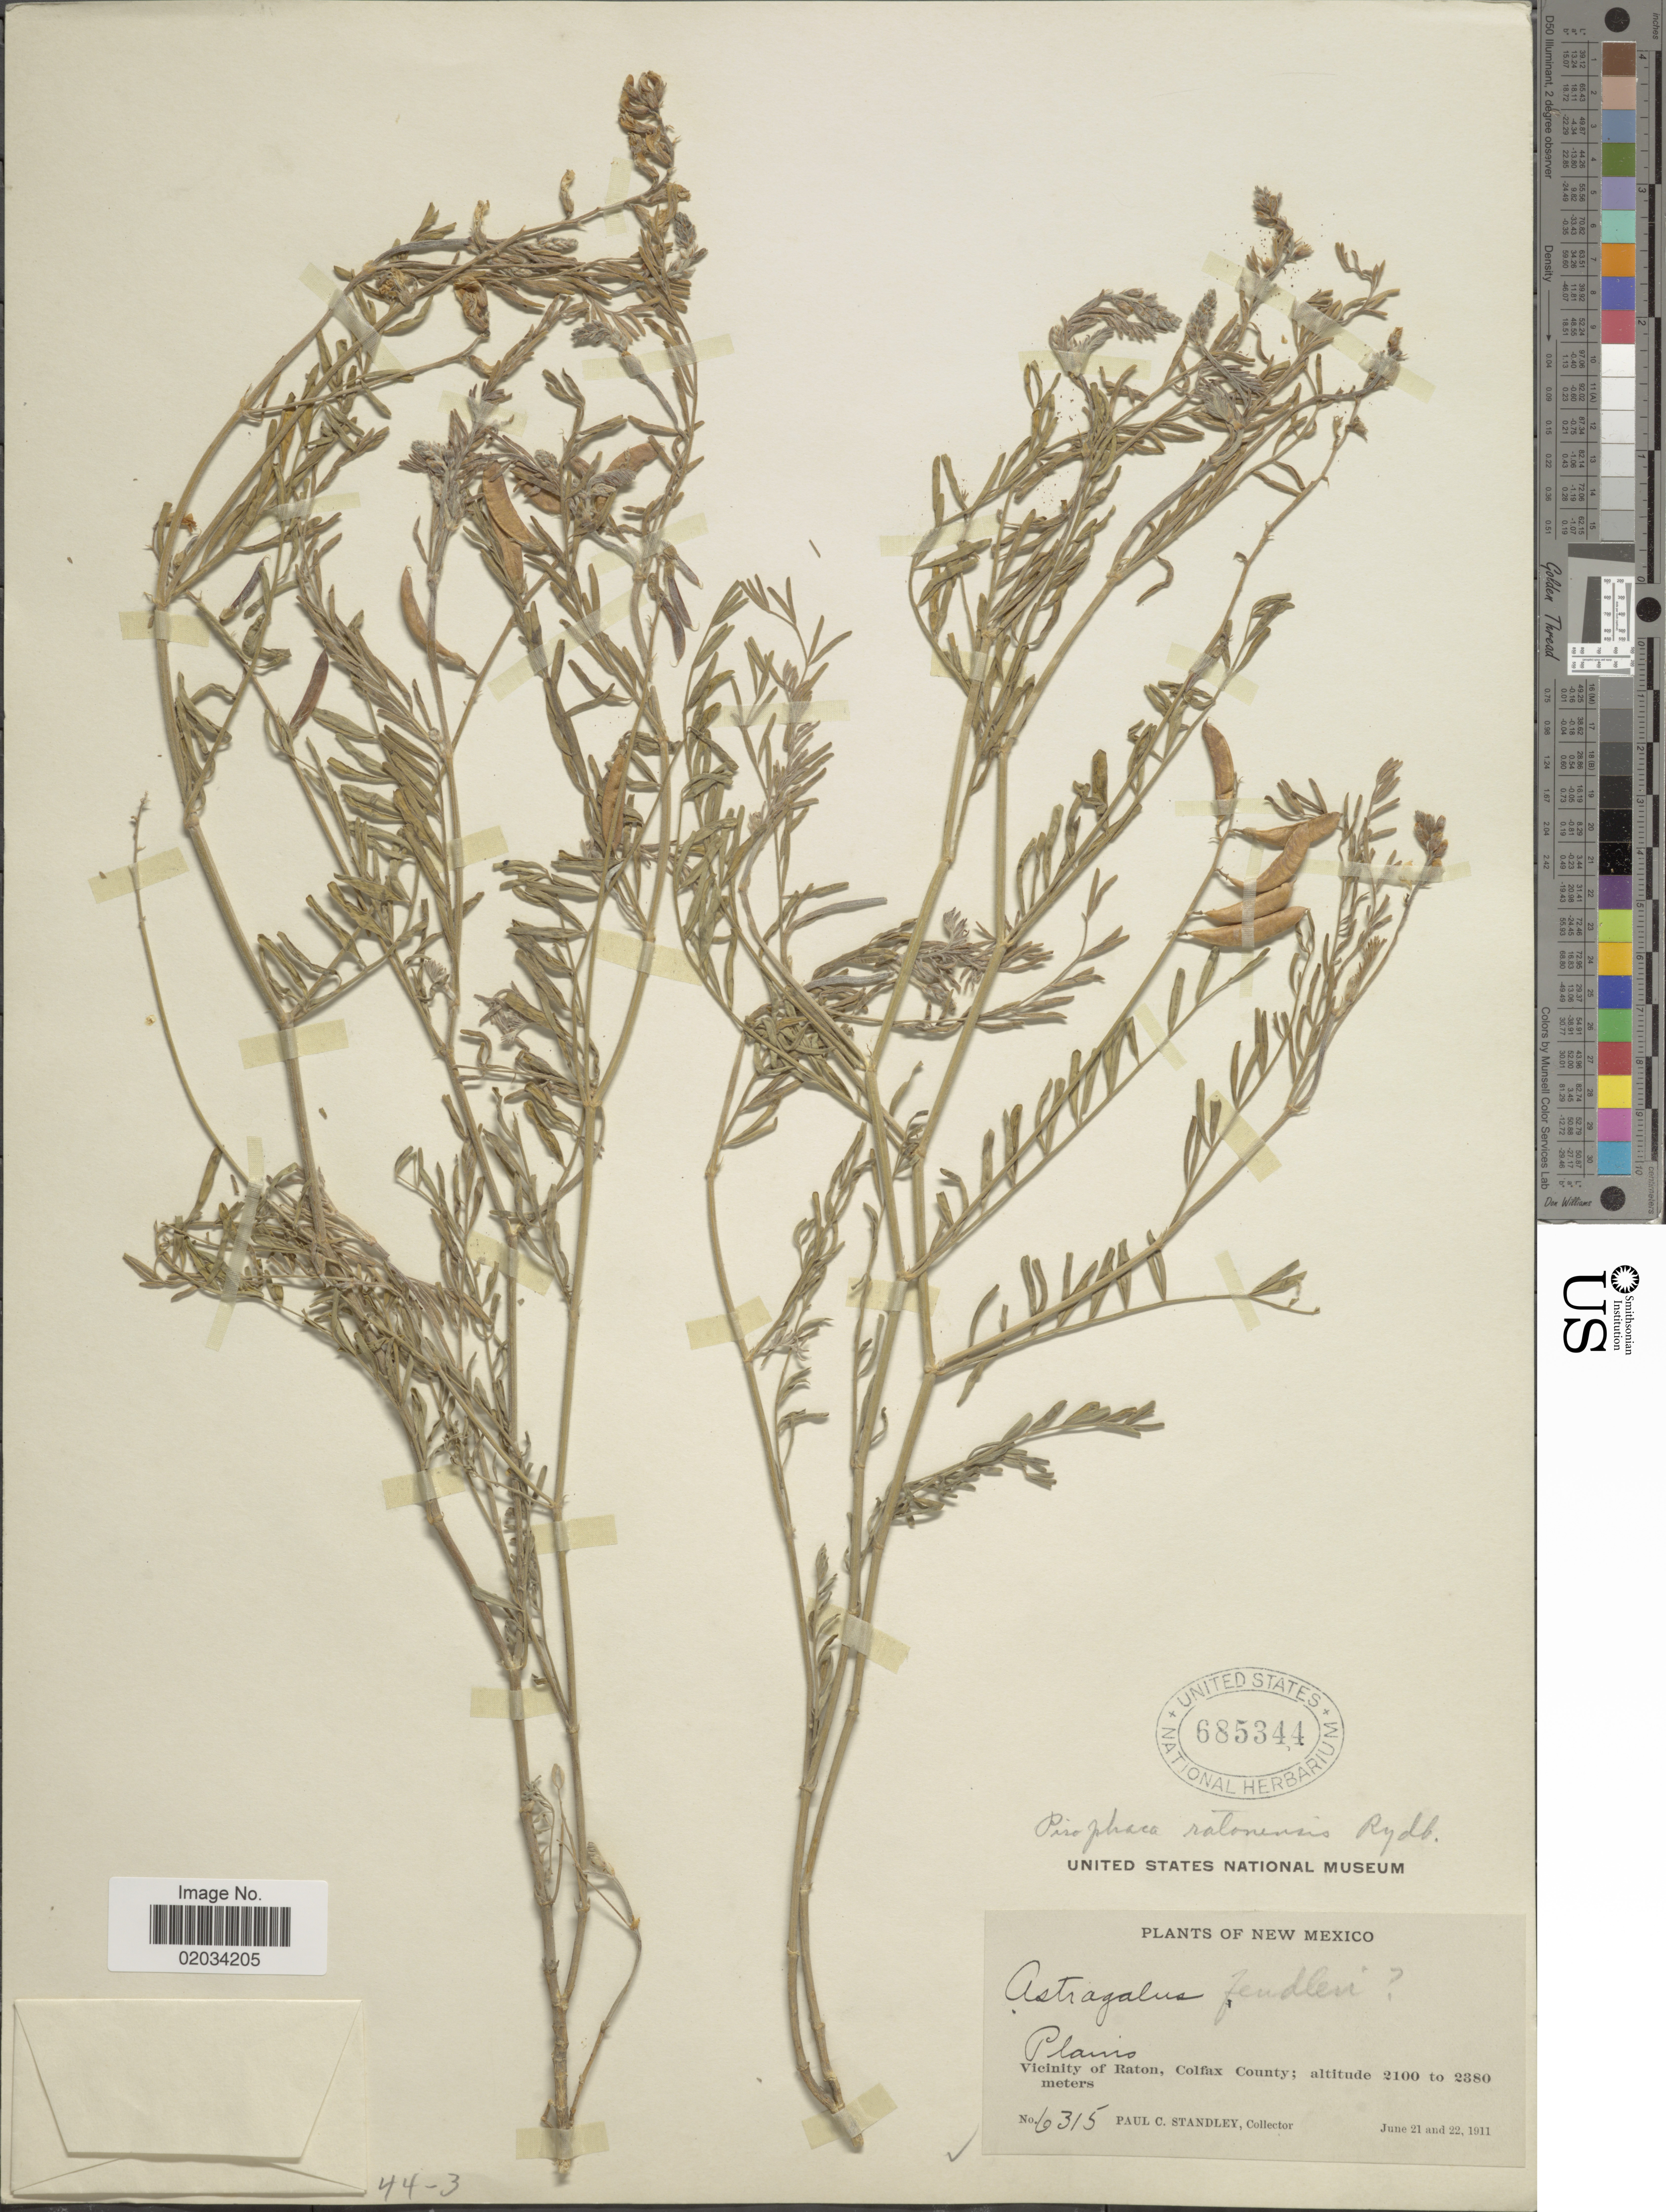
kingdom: Plantae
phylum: Tracheophyta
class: Magnoliopsida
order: Fabales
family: Fabaceae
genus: Astragalus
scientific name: Astragalus flexuosus var. flexuosus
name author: (Hook.) Douglas ex G. Don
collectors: P. C. Standley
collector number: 6315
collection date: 1911-06-21/1911-06-22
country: United States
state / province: New Mexico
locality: Plains, Vicinity of Raton, Colfox County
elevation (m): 2100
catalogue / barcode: US 685344